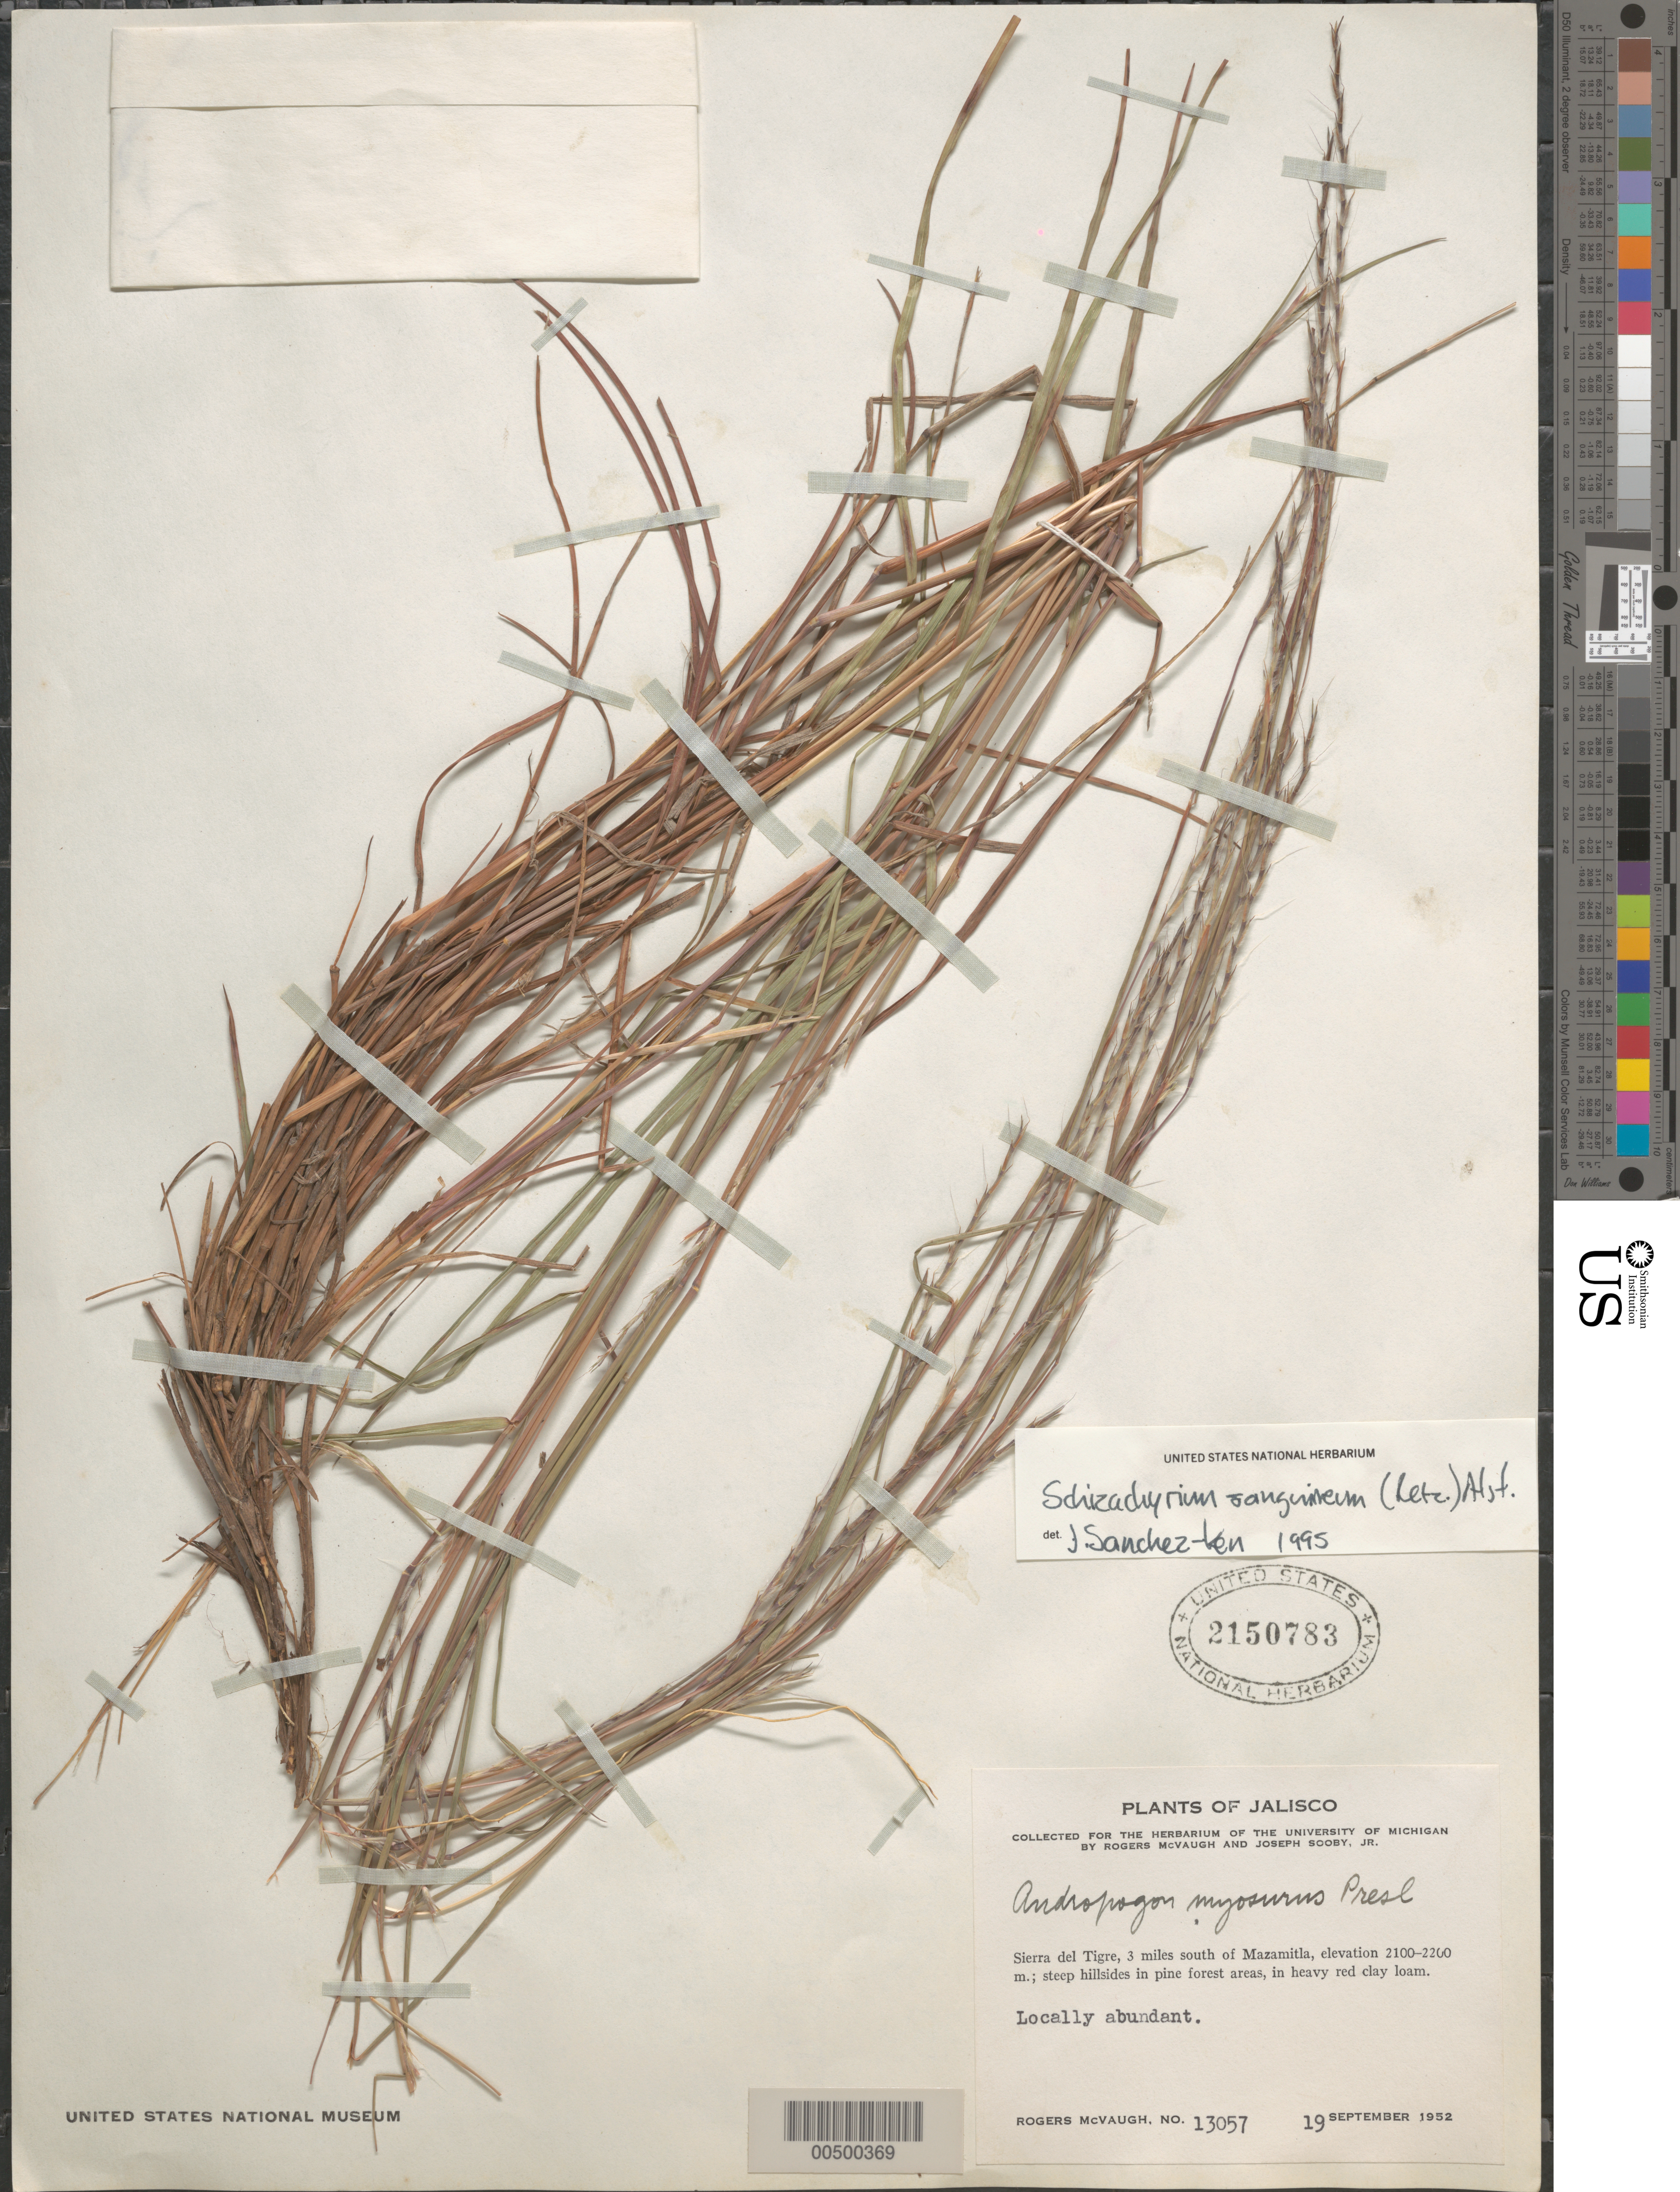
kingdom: Plantae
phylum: Tracheophyta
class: Liliopsida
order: Poales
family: Poaceae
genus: Schizachyrium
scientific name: Schizachyrium sanguineum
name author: (Retz.) Alston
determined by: Sánchez-Ken, J. G.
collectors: R. McVaugh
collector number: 13057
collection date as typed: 19 Sep 1952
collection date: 1952-09-19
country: Mexico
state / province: Jalisco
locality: Sierra del Tigre, 3 mi S of Mazamitla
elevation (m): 2100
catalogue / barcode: US 2150783